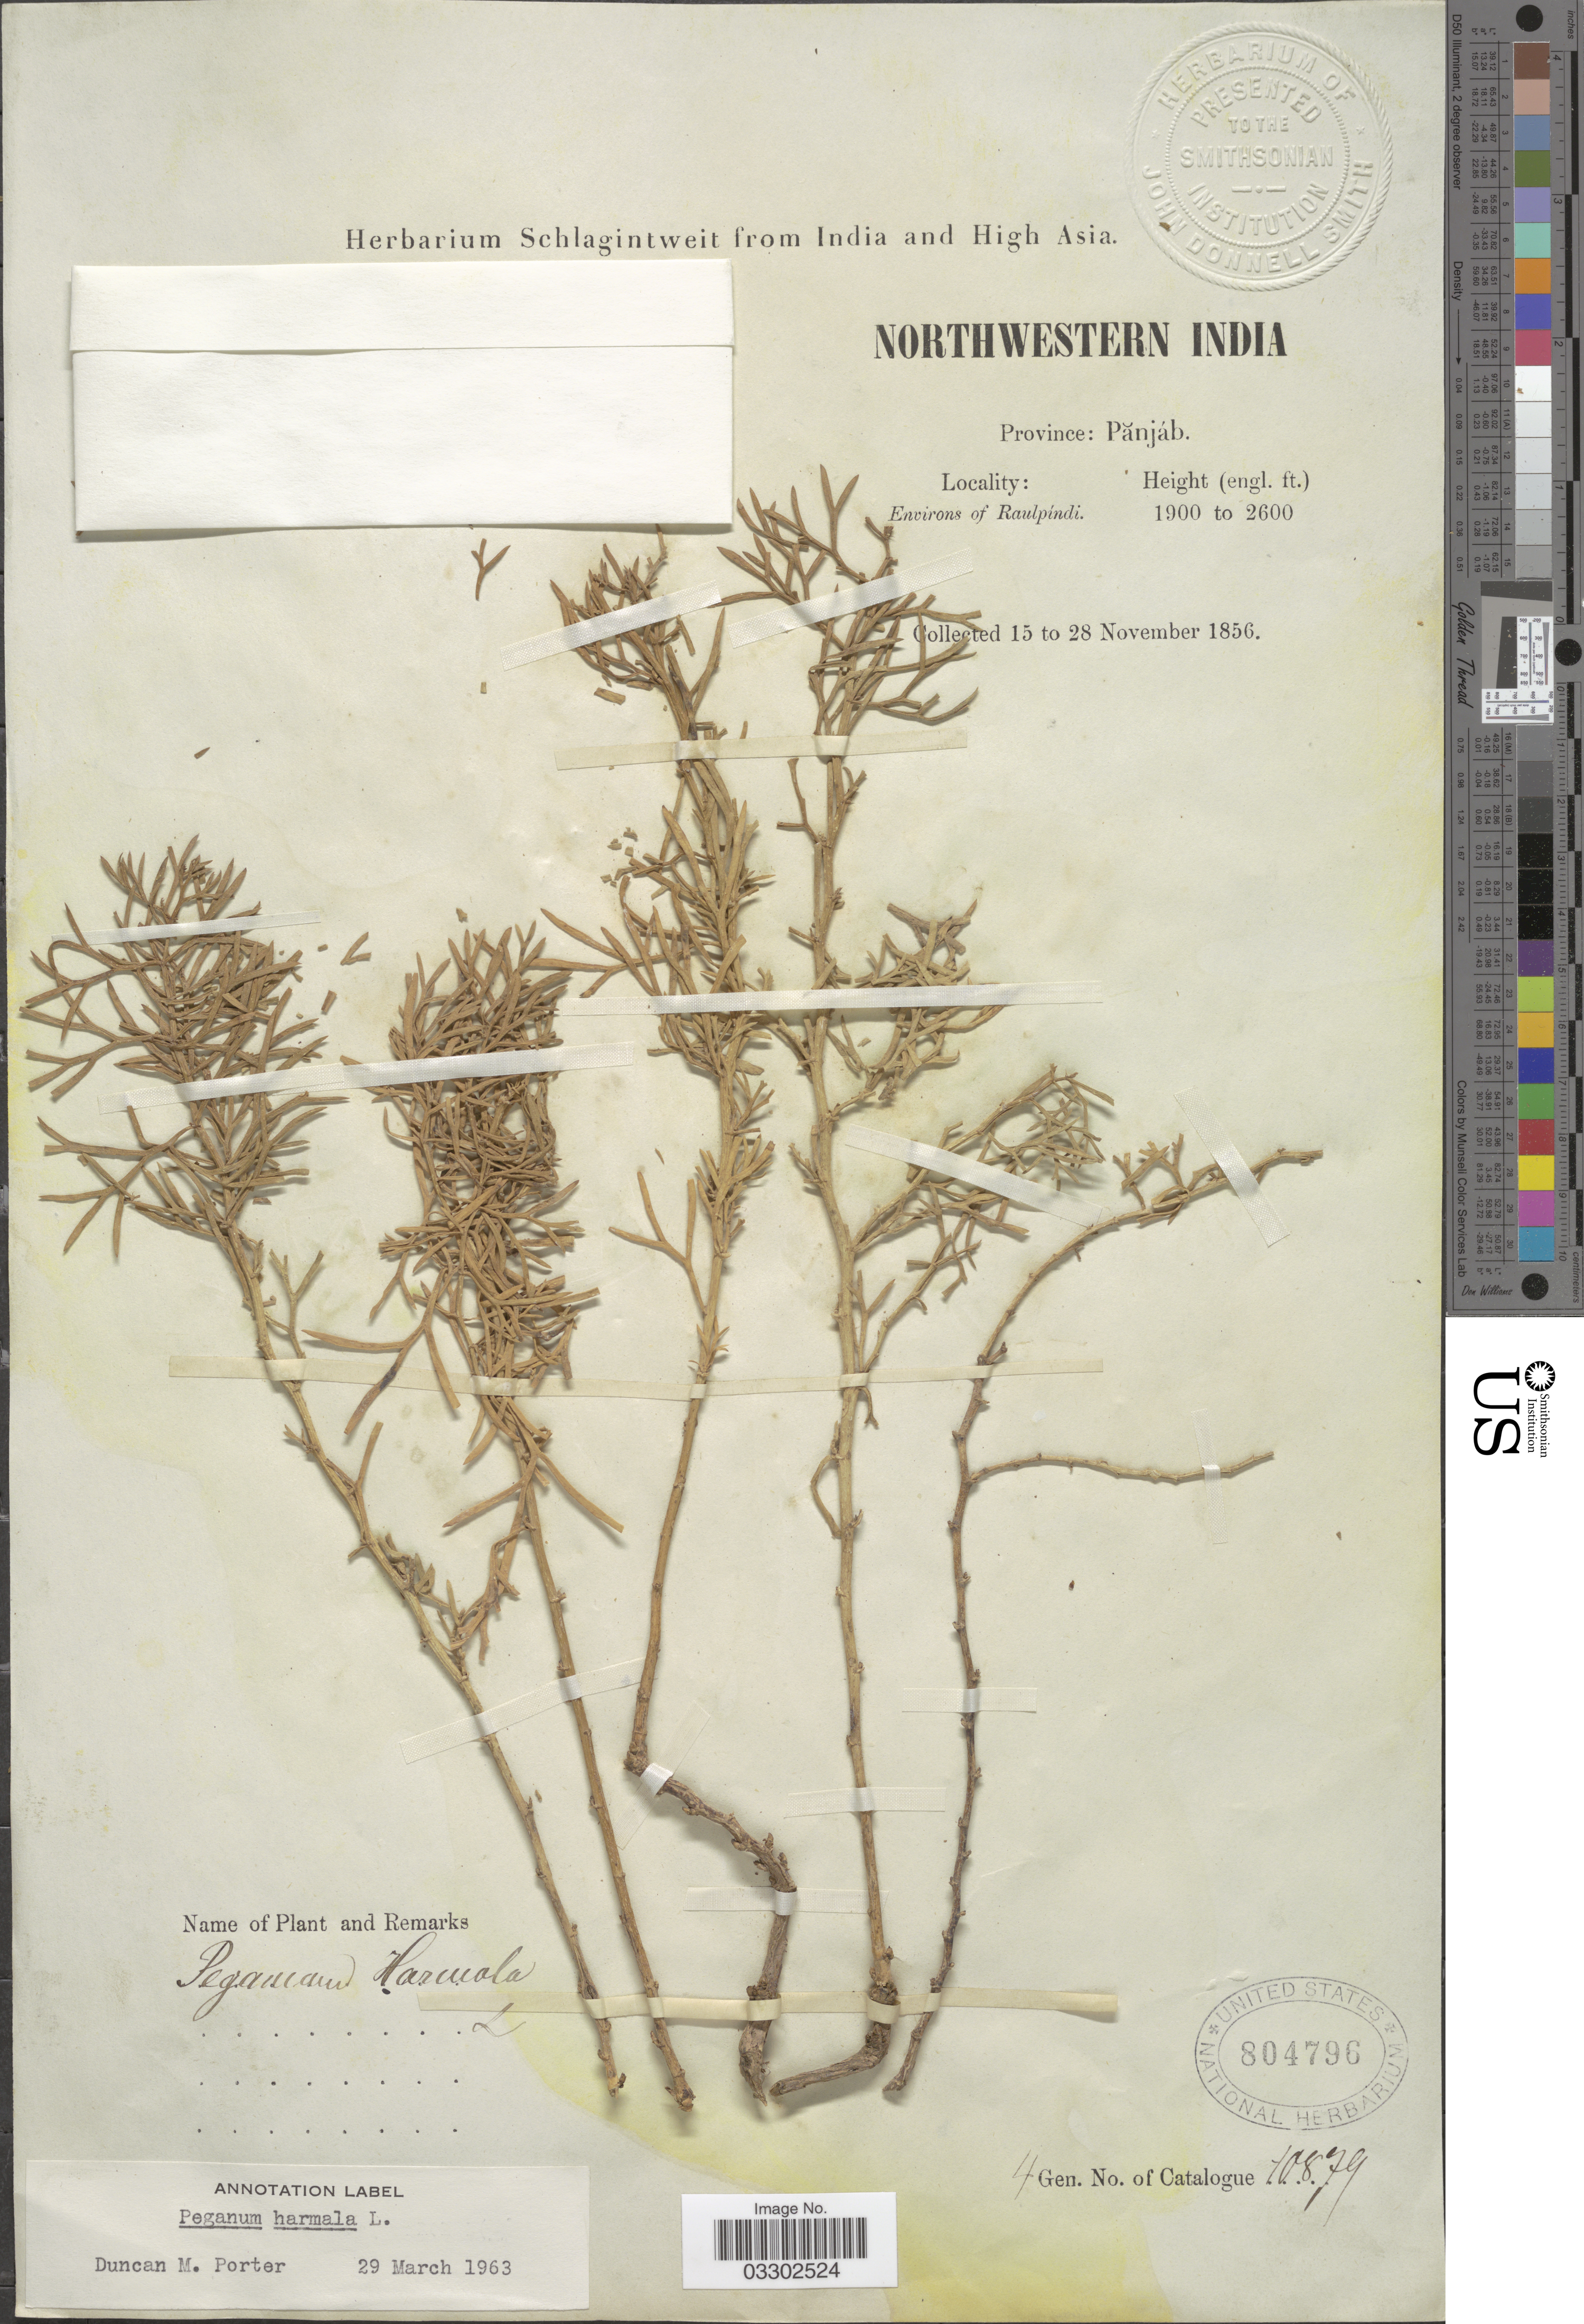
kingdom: Plantae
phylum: Tracheophyta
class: Magnoliopsida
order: Sapindales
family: Tetradiclidaceae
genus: Peganum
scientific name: Peganum harmala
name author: L.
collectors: ex herb. Schlagintweit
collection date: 1856-11-15/1856-11-28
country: India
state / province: Punjab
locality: Northwestern India. Province: Pănjáb. Environs of Raulpíndi.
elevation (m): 579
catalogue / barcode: US 804796